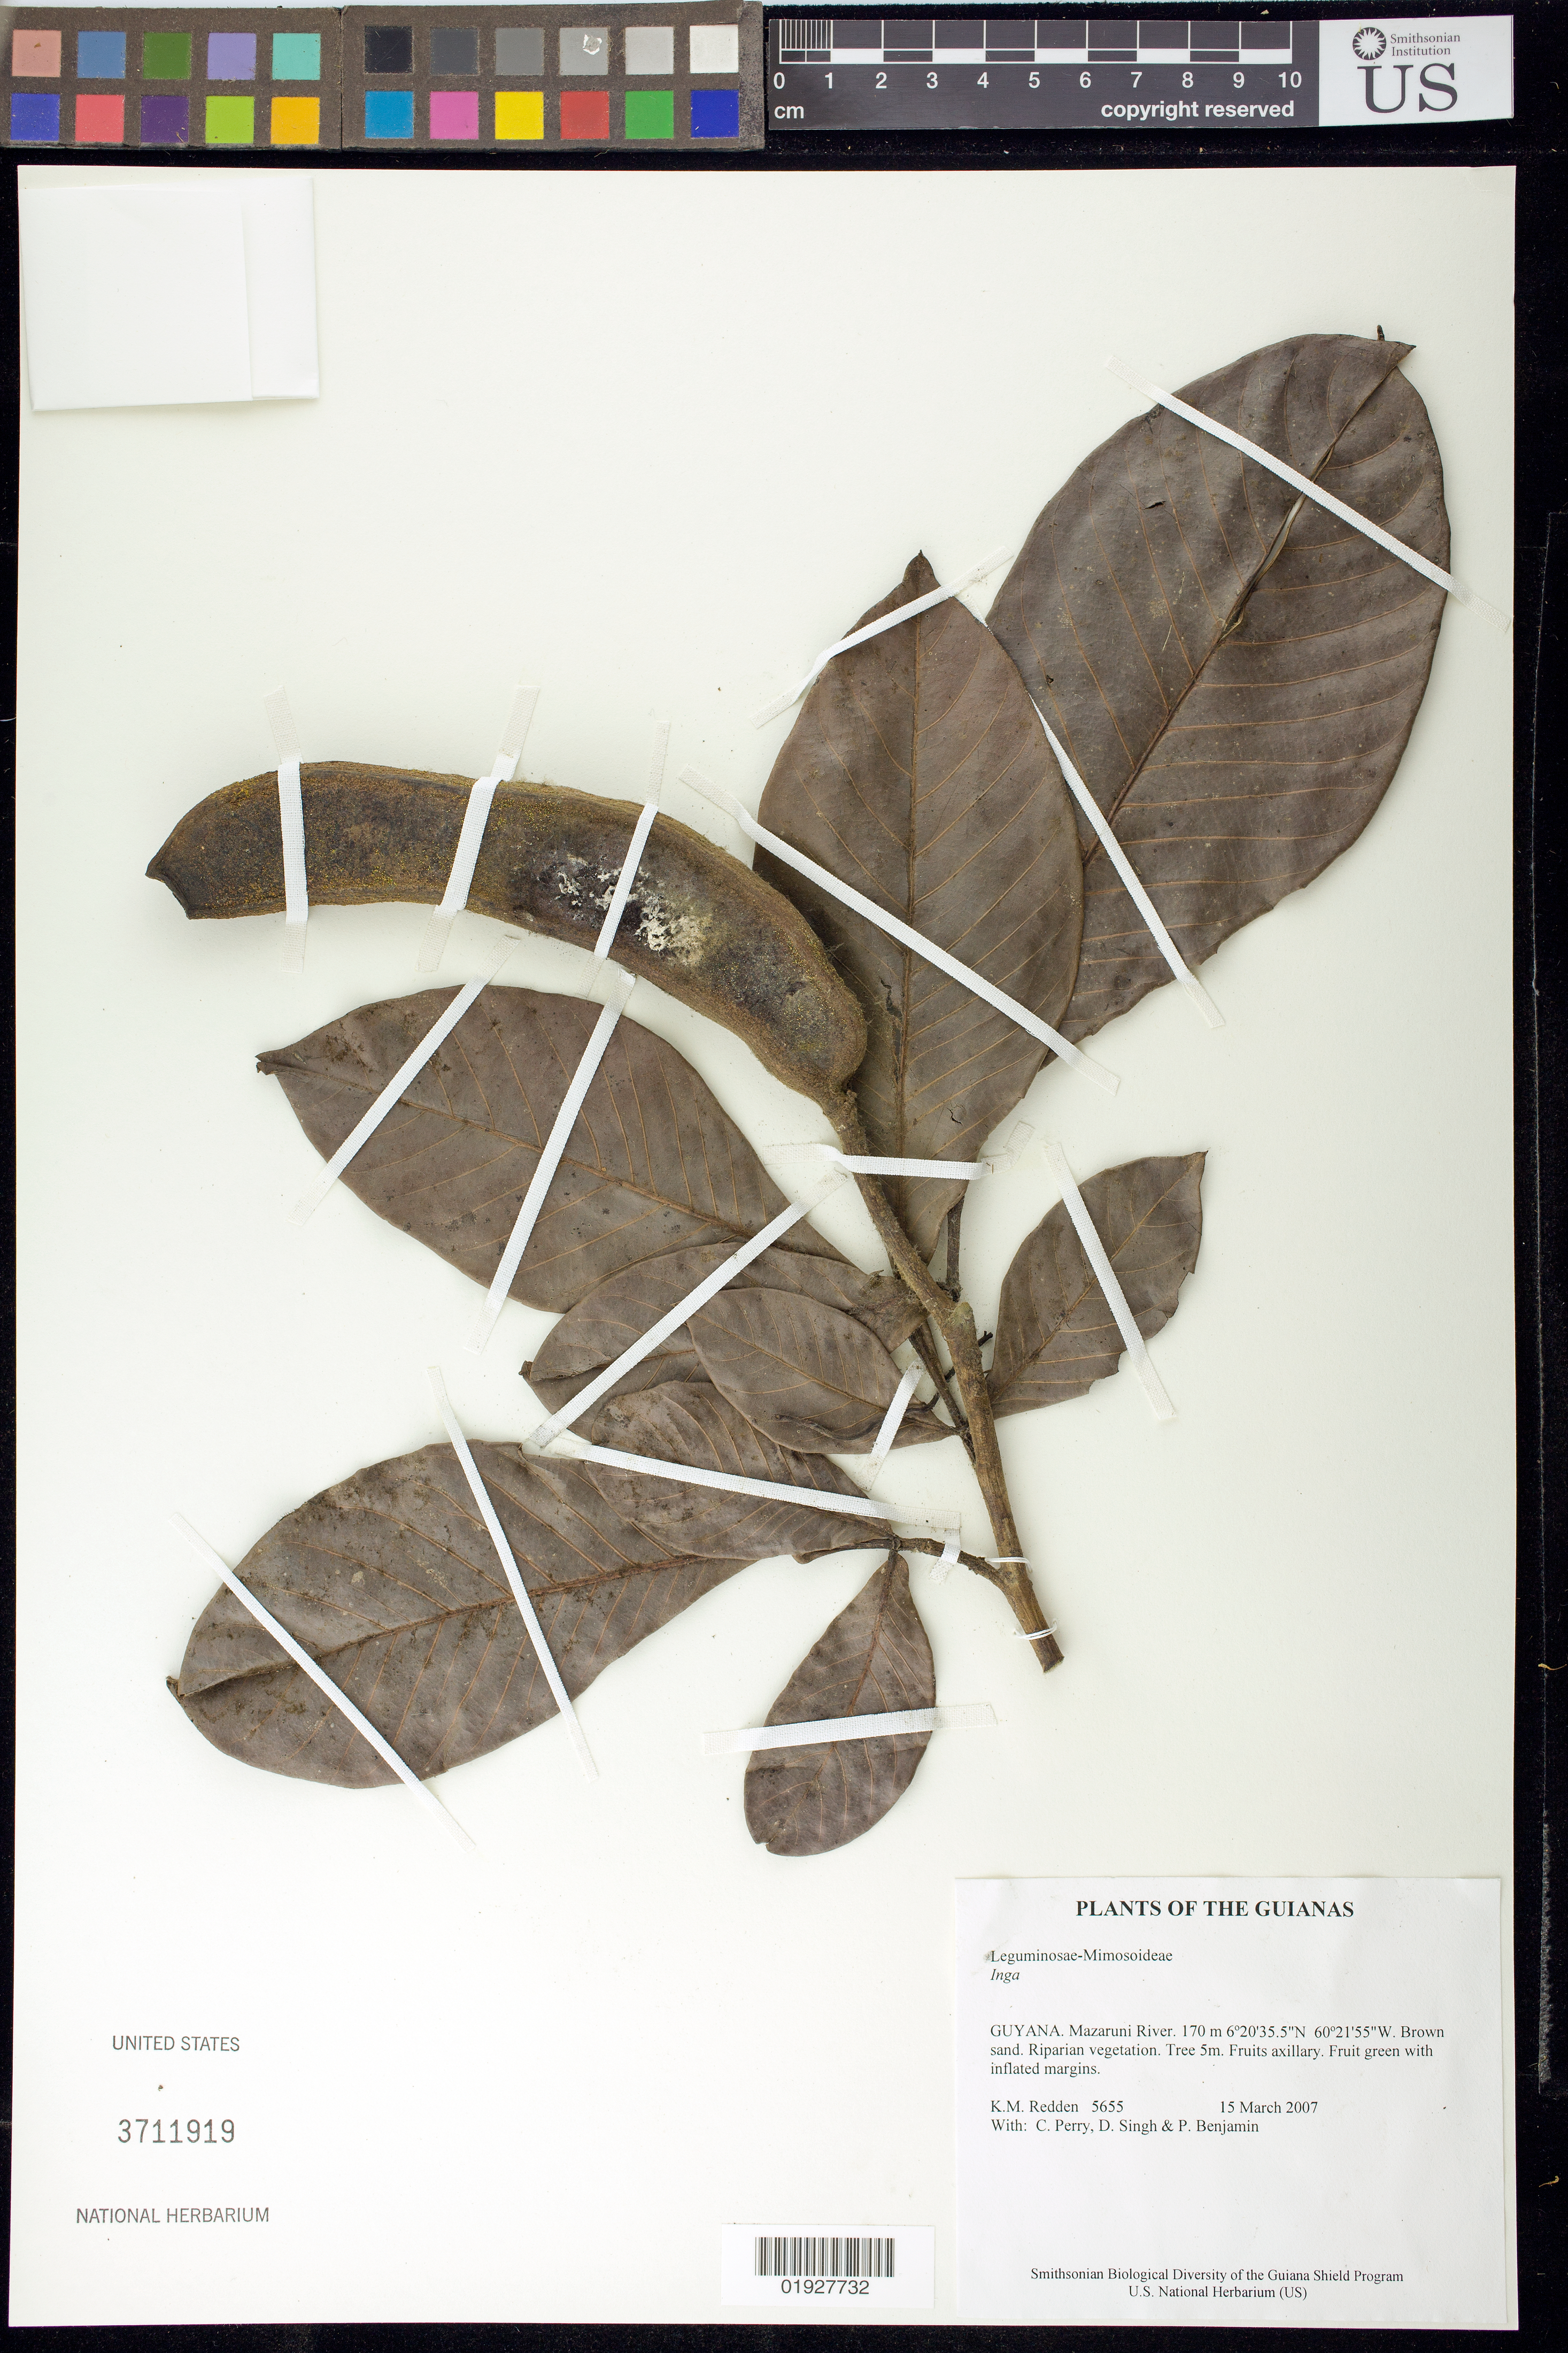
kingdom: Plantae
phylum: Tracheophyta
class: Magnoliopsida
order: Fabales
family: Fabaceae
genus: Inga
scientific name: Inga sp.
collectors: K. M. Redden, C. Perry, D. Singh & P. Benjamin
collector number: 5655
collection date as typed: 15 March 2007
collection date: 2007-03-15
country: Guyana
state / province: Cuyuni-Mazaruni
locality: Mazaruni River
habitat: Brown sand. Riparian vegetation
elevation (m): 170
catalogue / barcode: US 3711919